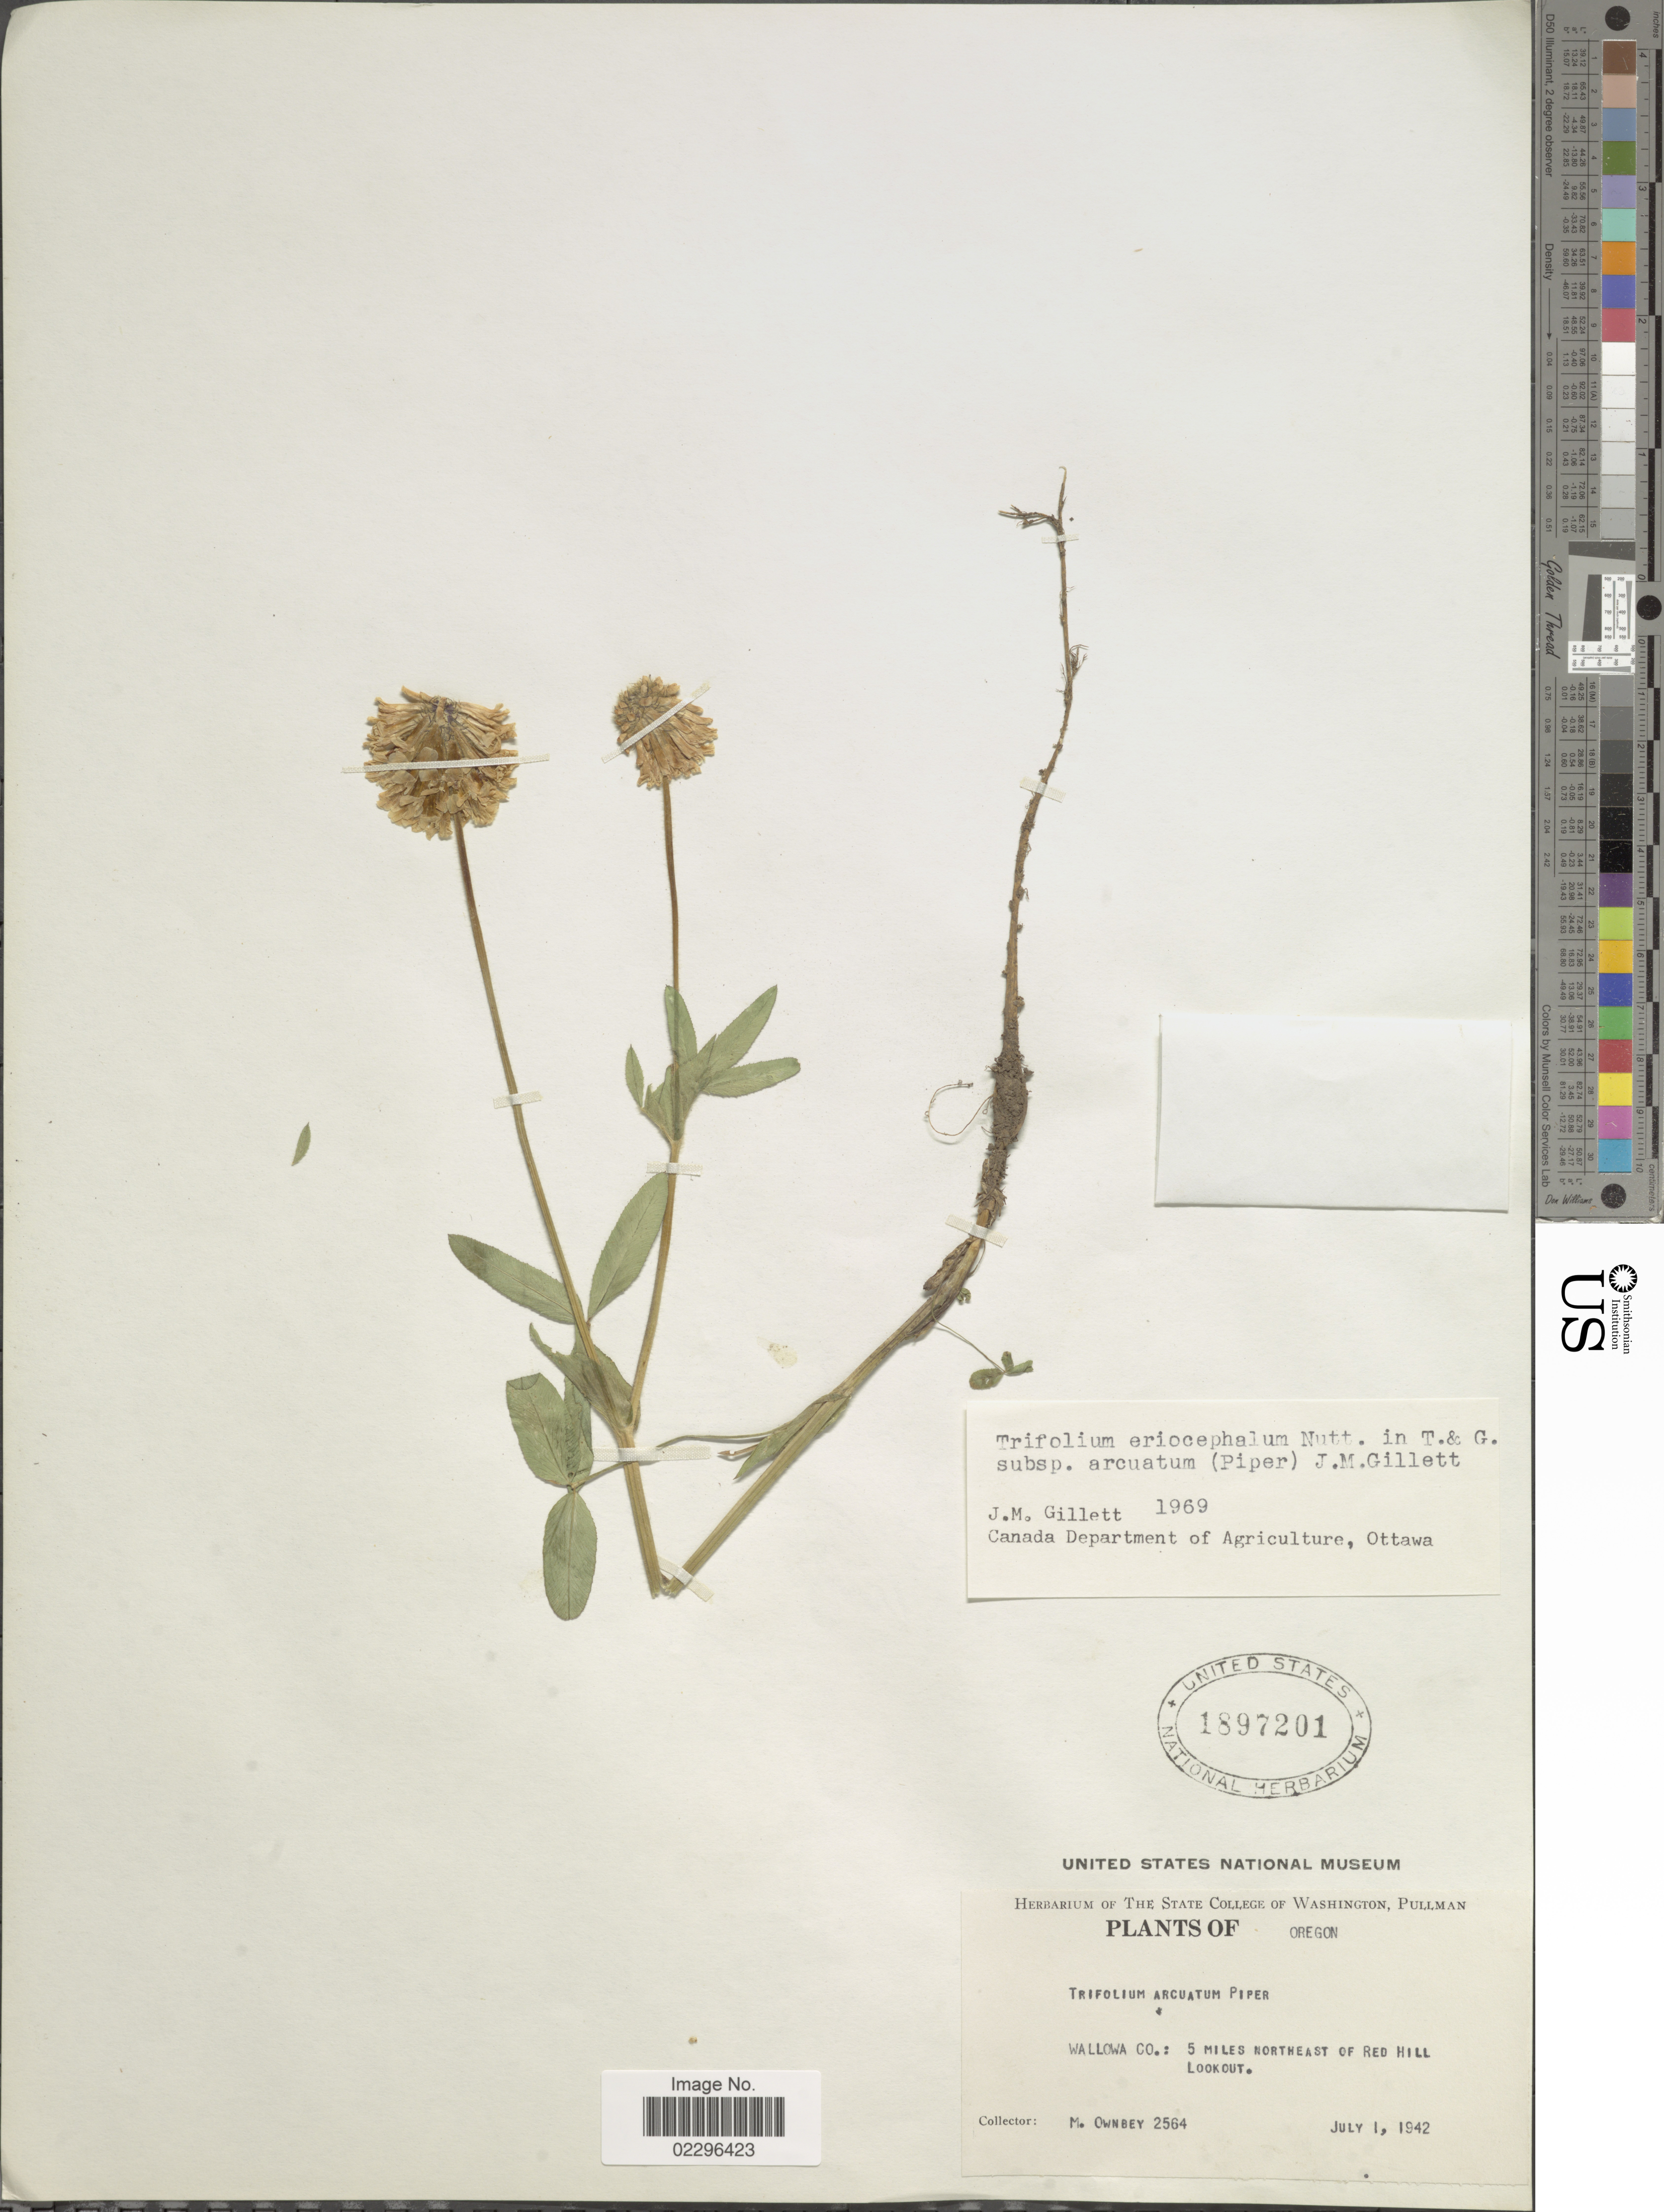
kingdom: Plantae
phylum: Tracheophyta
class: Magnoliopsida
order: Fabales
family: Fabaceae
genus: Trifolium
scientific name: Trifolium eriocephalum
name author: Nutt.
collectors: M. Ownbey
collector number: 2564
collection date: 1942-07-01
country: United States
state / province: Oregon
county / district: Wallowa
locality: Wallowa Co.: 5 miles northeast of Rio Hill Lookout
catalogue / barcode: US 1897201